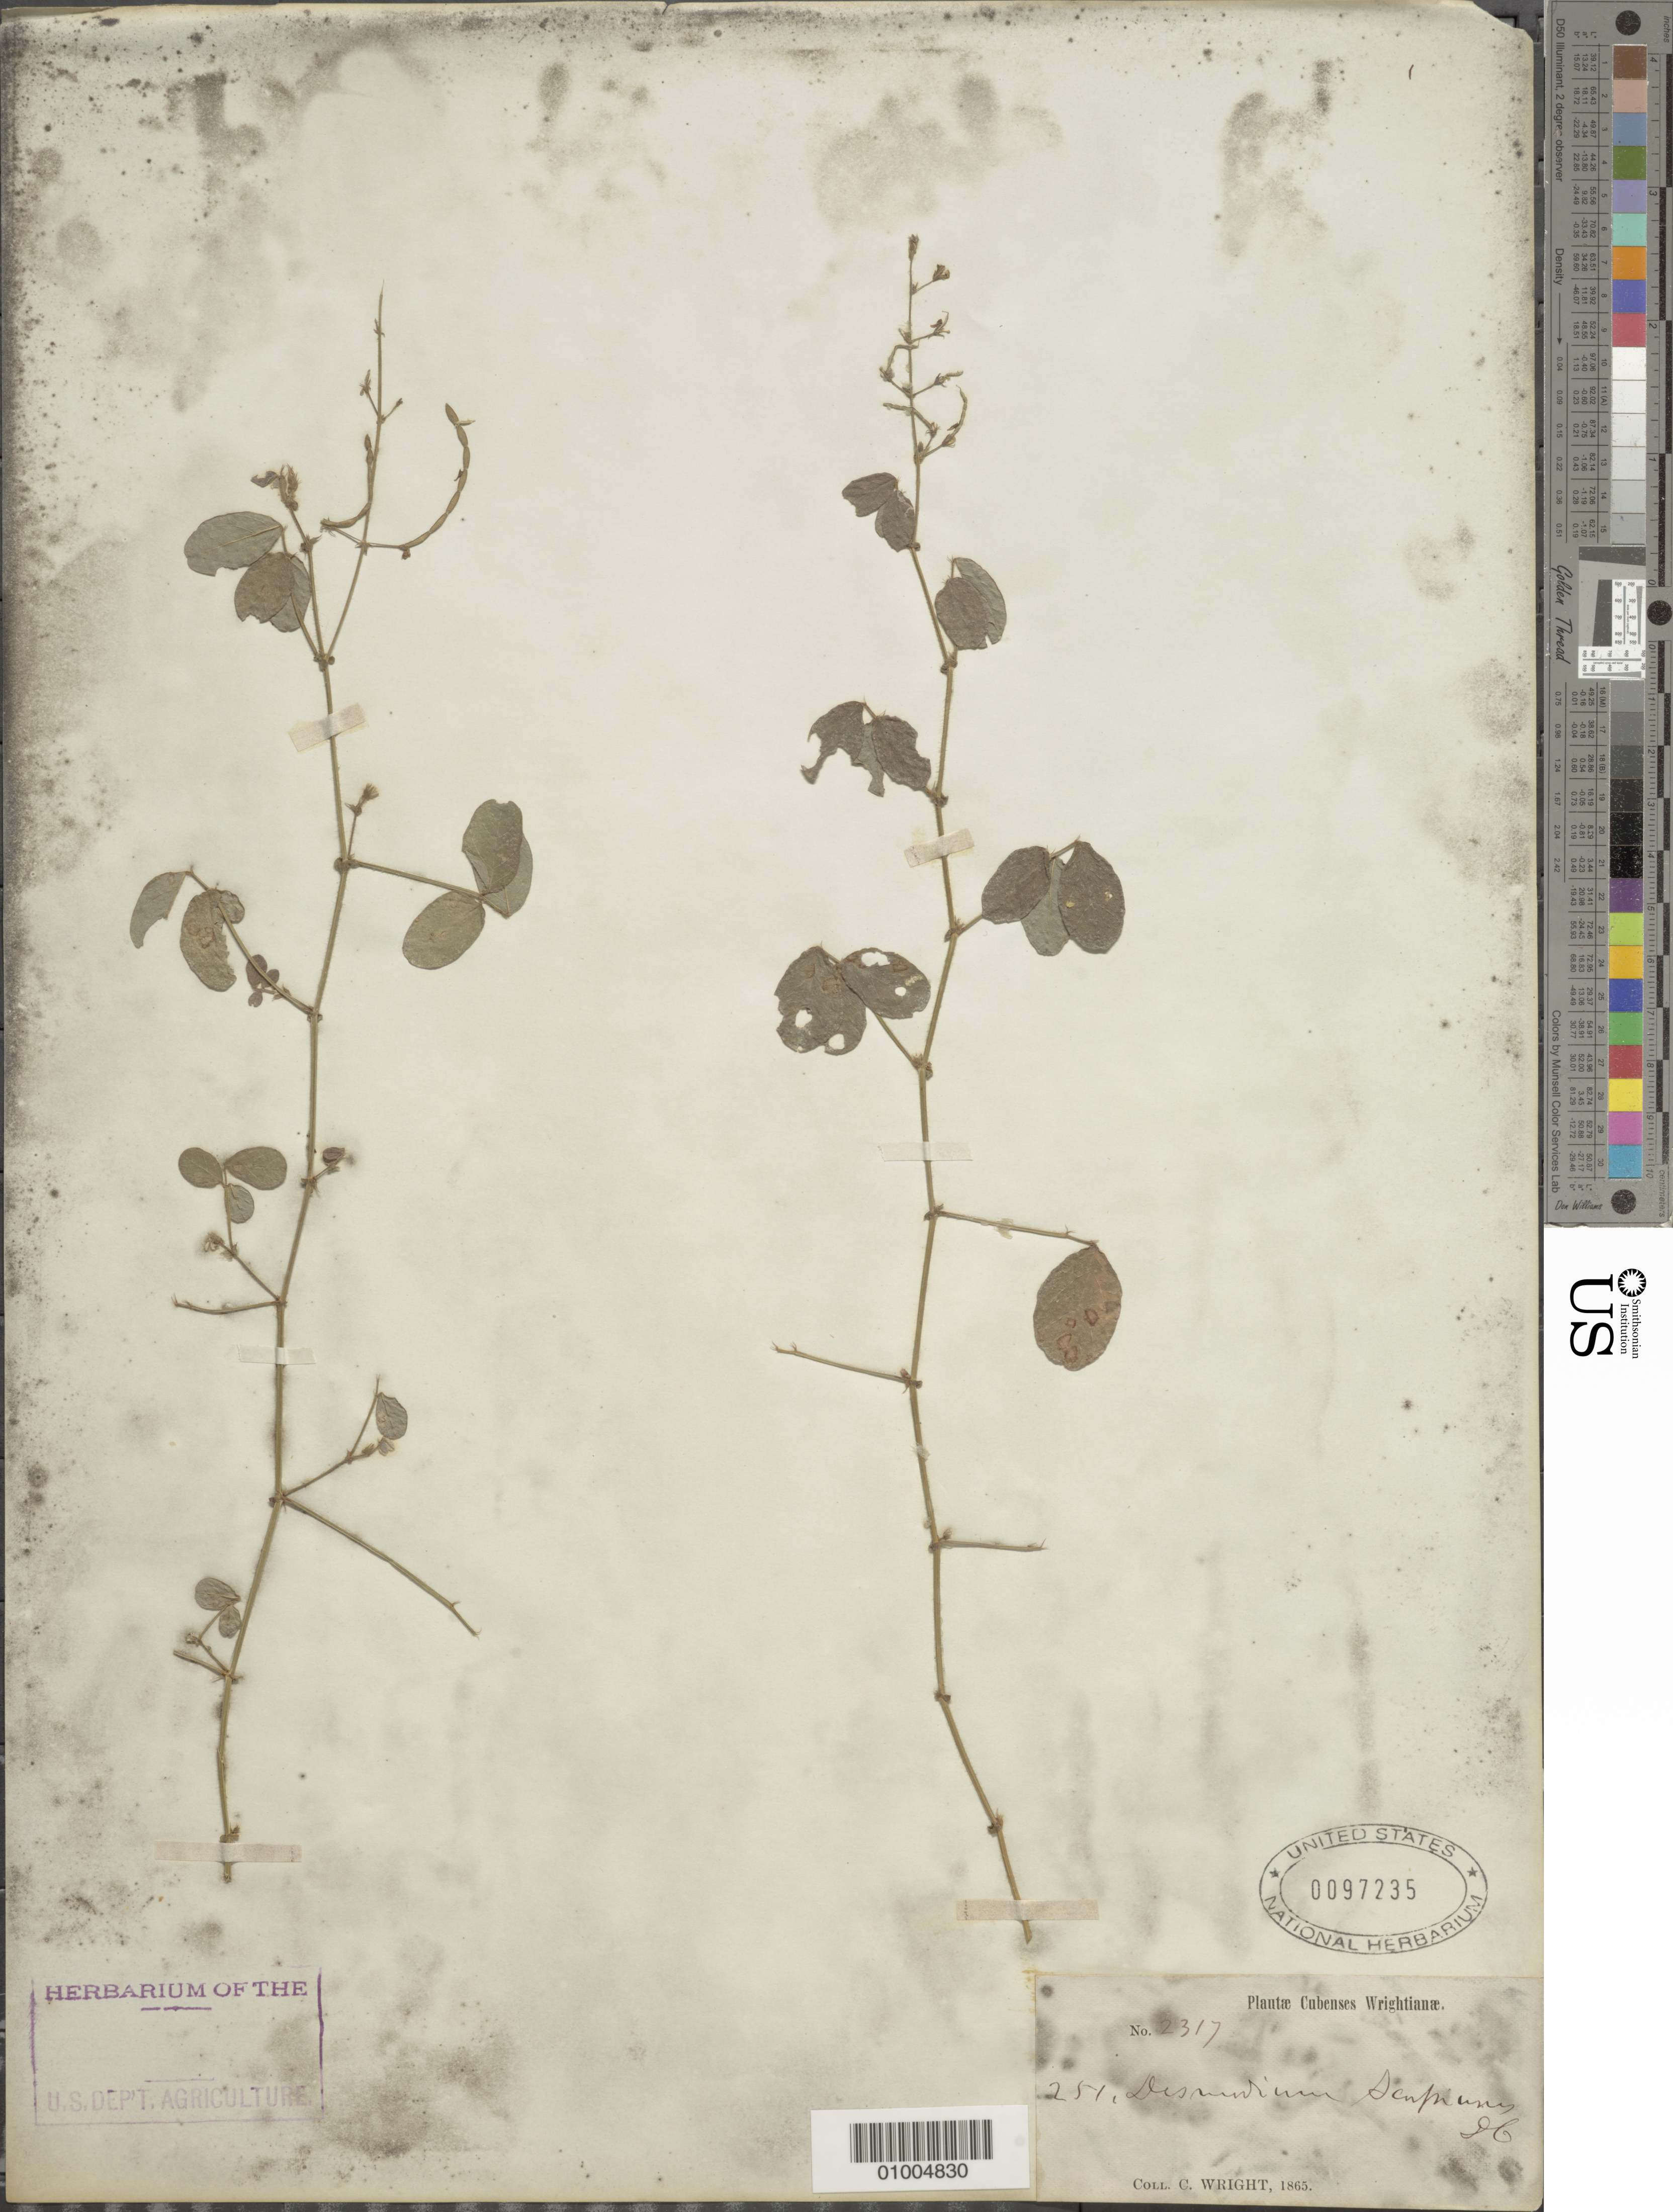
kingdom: Plantae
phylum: Tracheophyta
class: Magnoliopsida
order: Fabales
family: Fabaceae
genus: Desmodium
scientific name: Desmodium scorpiurus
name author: (Sw.) Desv. ex DC.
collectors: C. Wright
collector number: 2317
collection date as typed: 1865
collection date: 1865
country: Cuba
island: Cuba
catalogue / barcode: US 97235